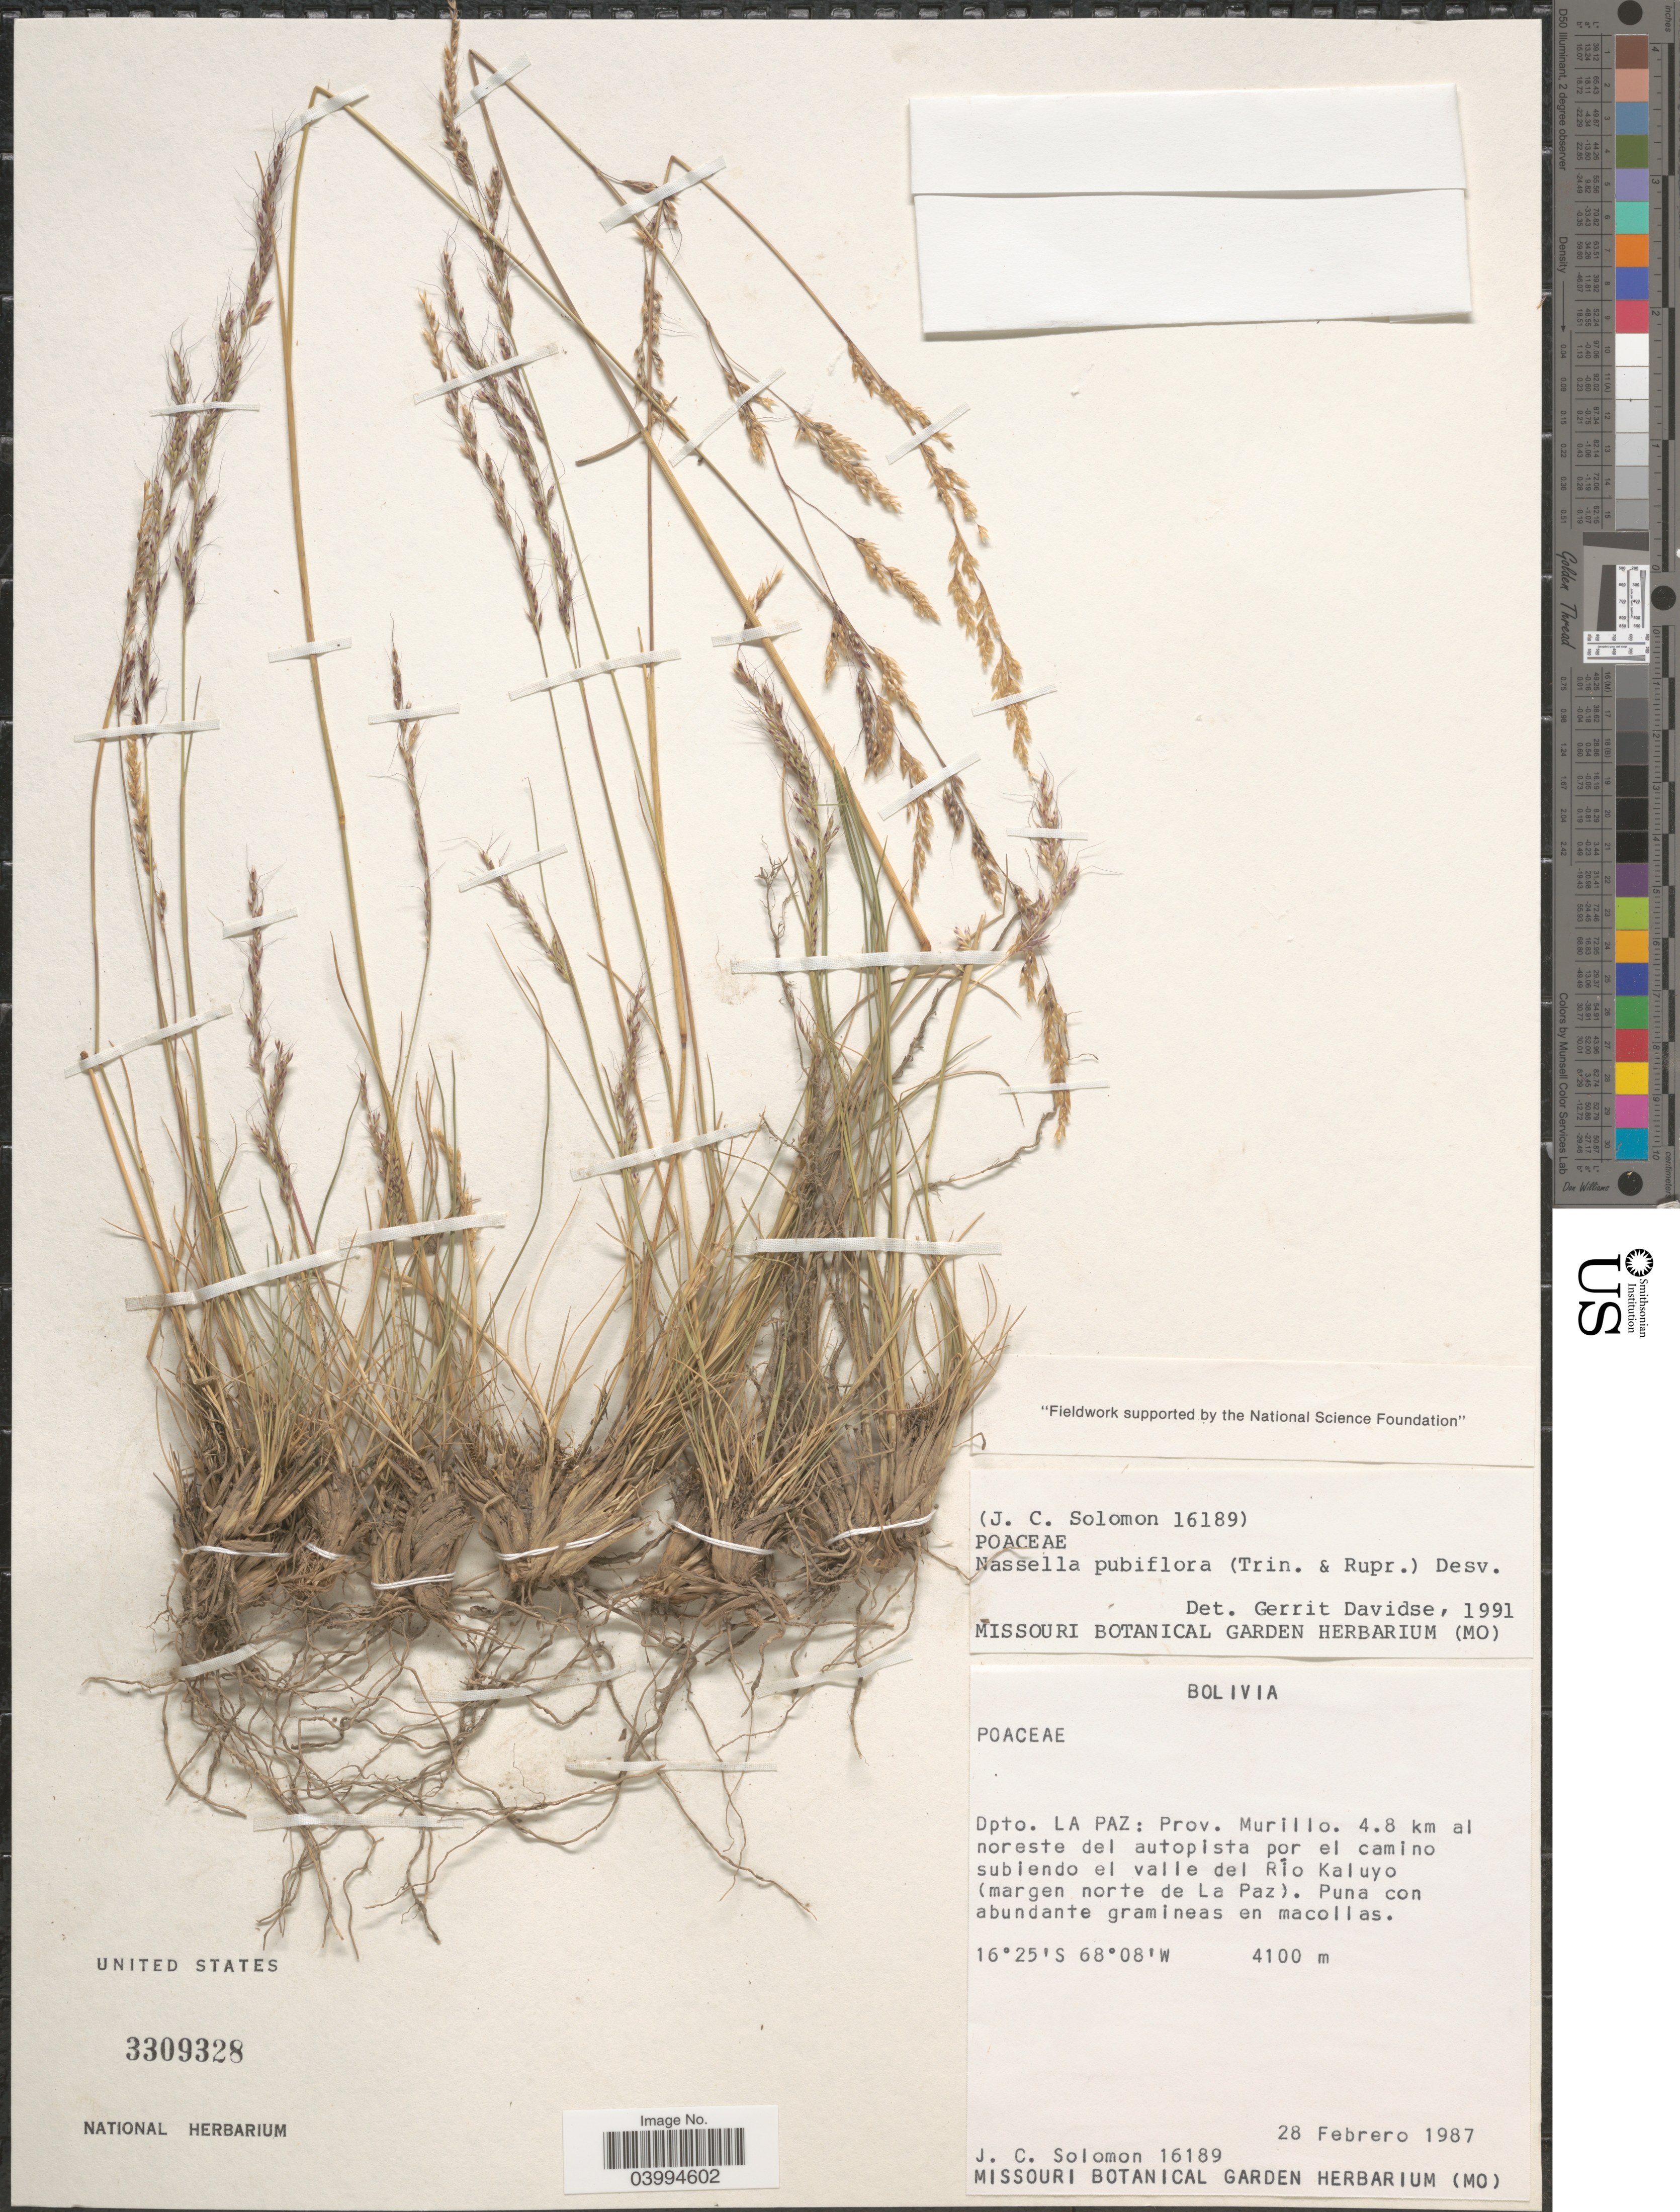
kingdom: Plantae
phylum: Tracheophyta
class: Liliopsida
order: Poales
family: Poaceae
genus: Nassella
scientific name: Nassella pubiflora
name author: (Trin. & Rupr.) É. Desv.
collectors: J. C. Solomon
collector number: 16189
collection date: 1987-02-28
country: Bolivia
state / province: La Paz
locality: Dpto. La Paz: Prov. Murillo. 4.8 km al noreste del autopista por el camino subiendo el valle del Río Kaluyo (margen norte de La Paz).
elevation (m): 4100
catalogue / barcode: US 3309328